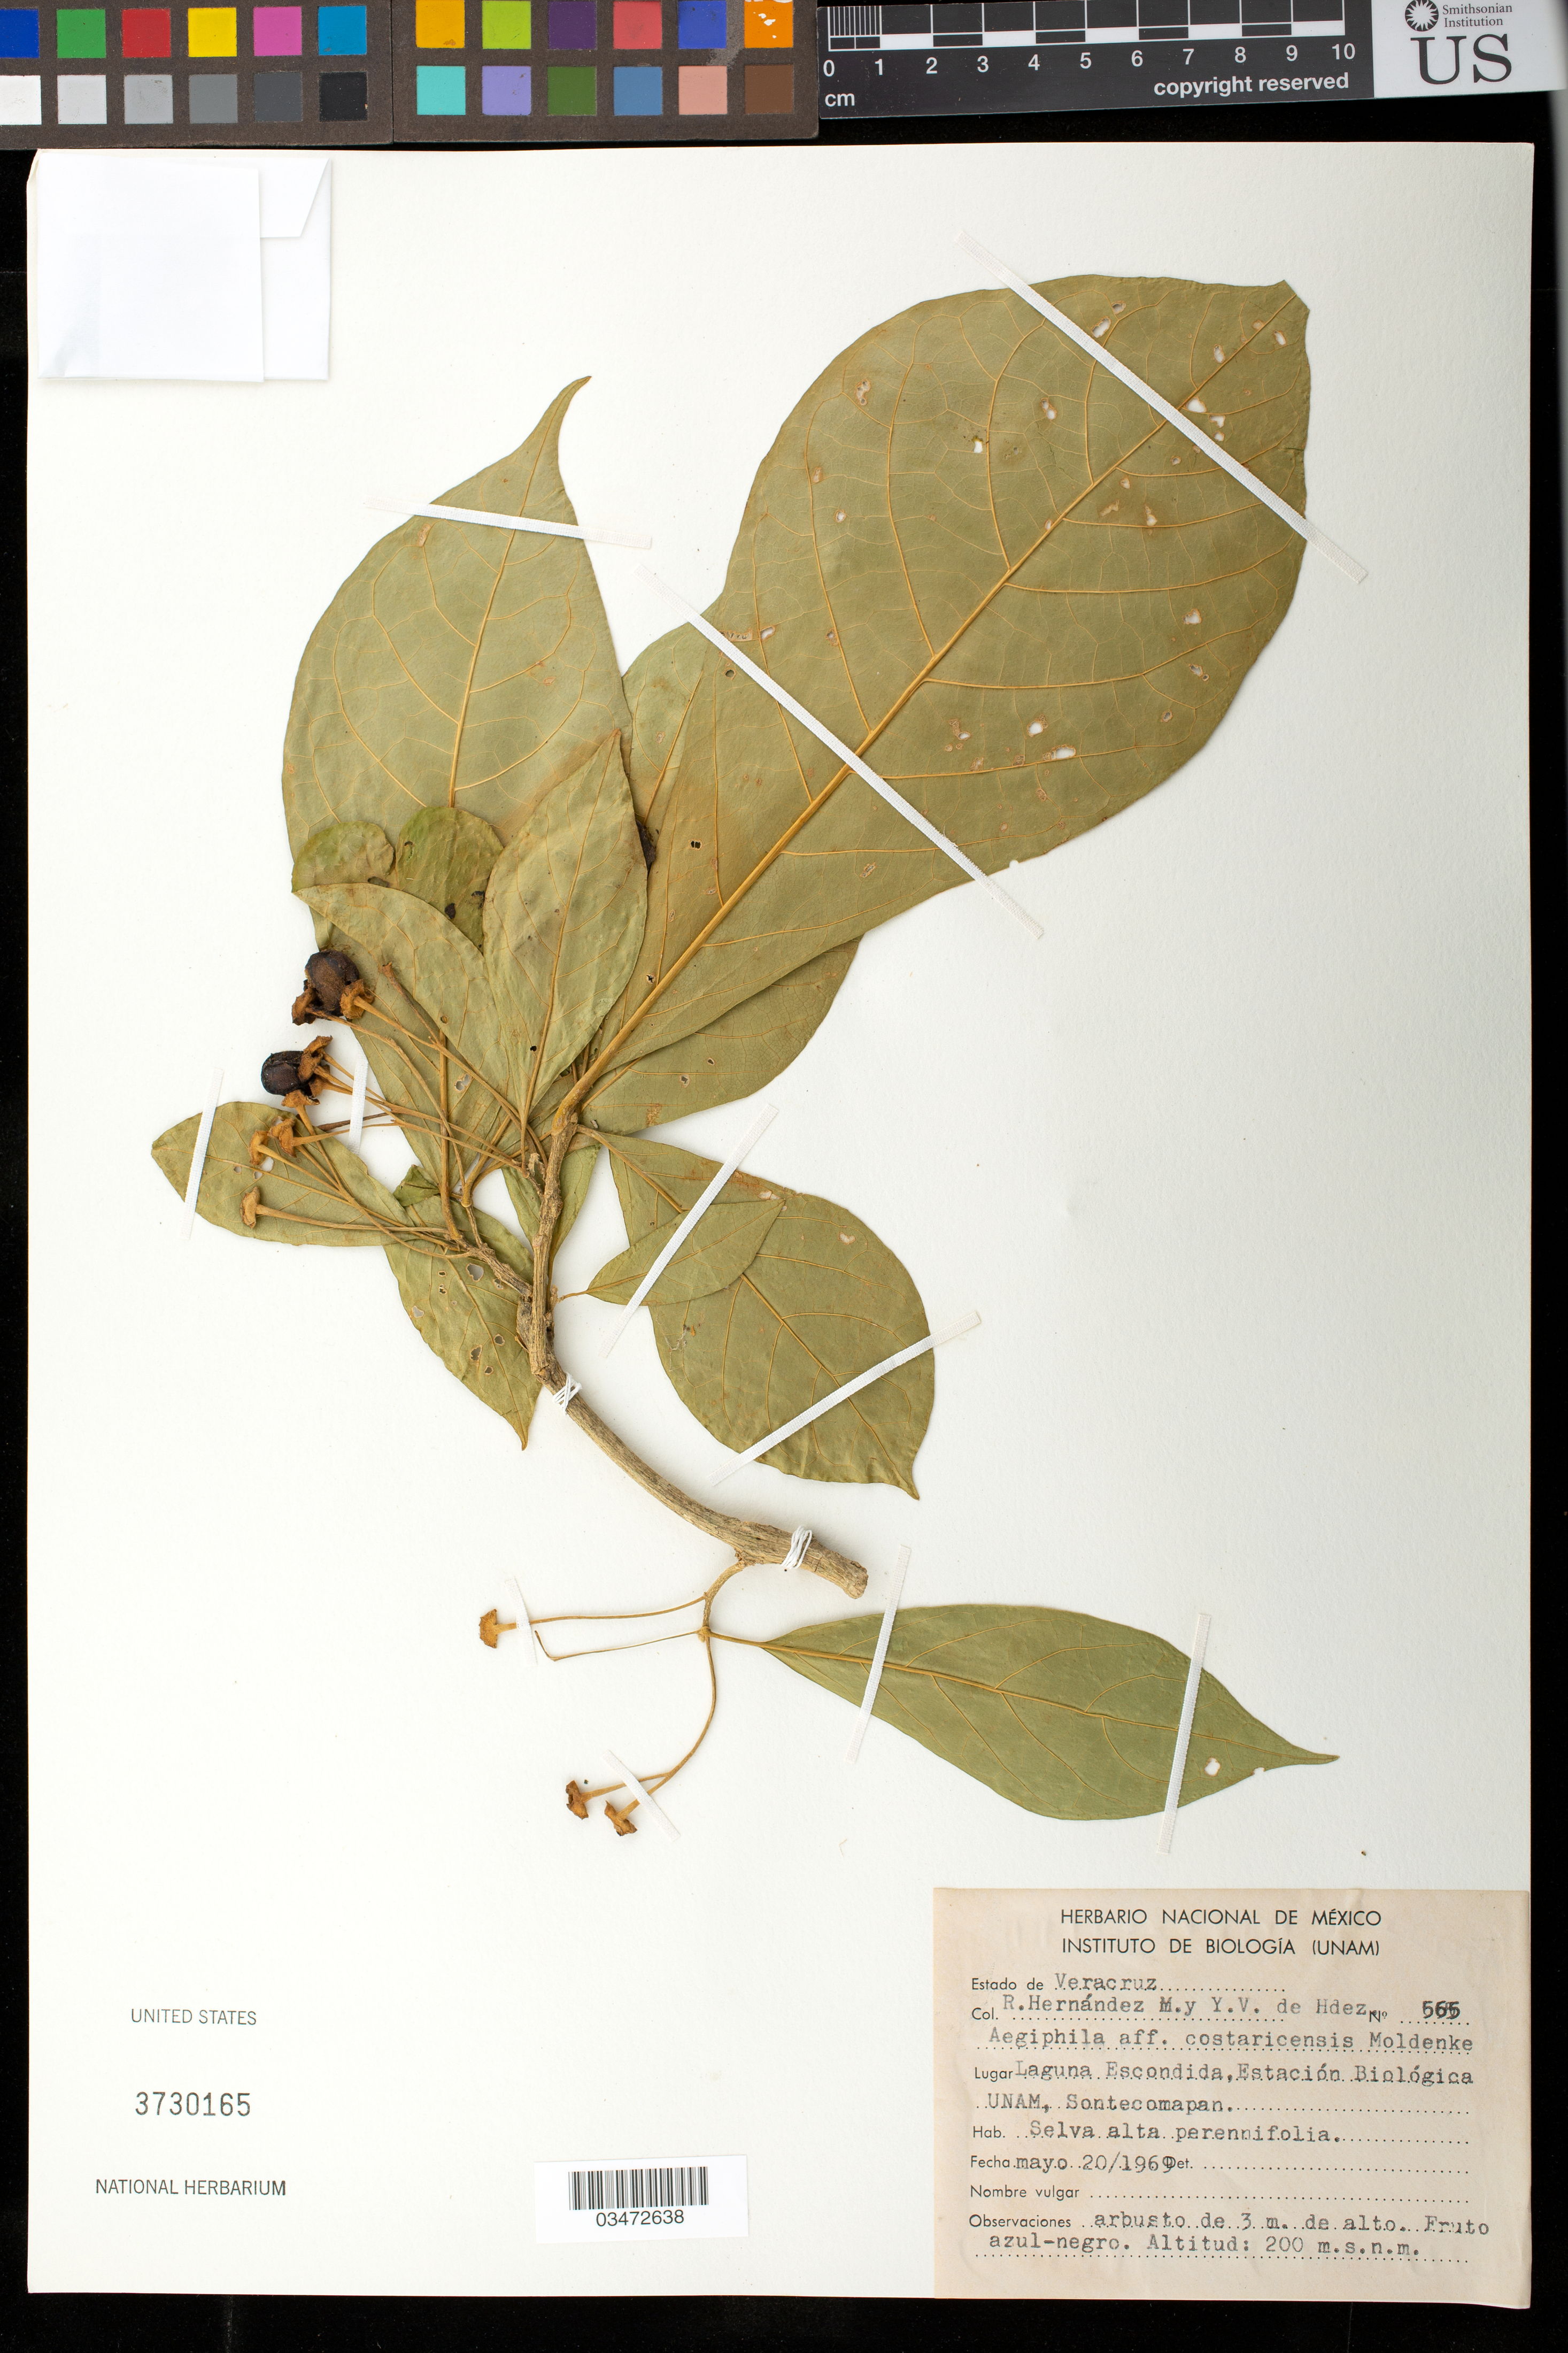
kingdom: Plantae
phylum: Tracheophyta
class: Magnoliopsida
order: Lamiales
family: Lamiaceae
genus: Aegiphila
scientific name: Aegiphila costaricensis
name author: Moldenke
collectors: R. Hernández M. & Y. Vazquez de Hernandez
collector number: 565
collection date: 1969-05-20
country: Mexico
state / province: Veracruz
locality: Laguna Escondida, Estacion Biologica, UNAM, Sontecomapan.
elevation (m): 200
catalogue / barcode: US 3730165